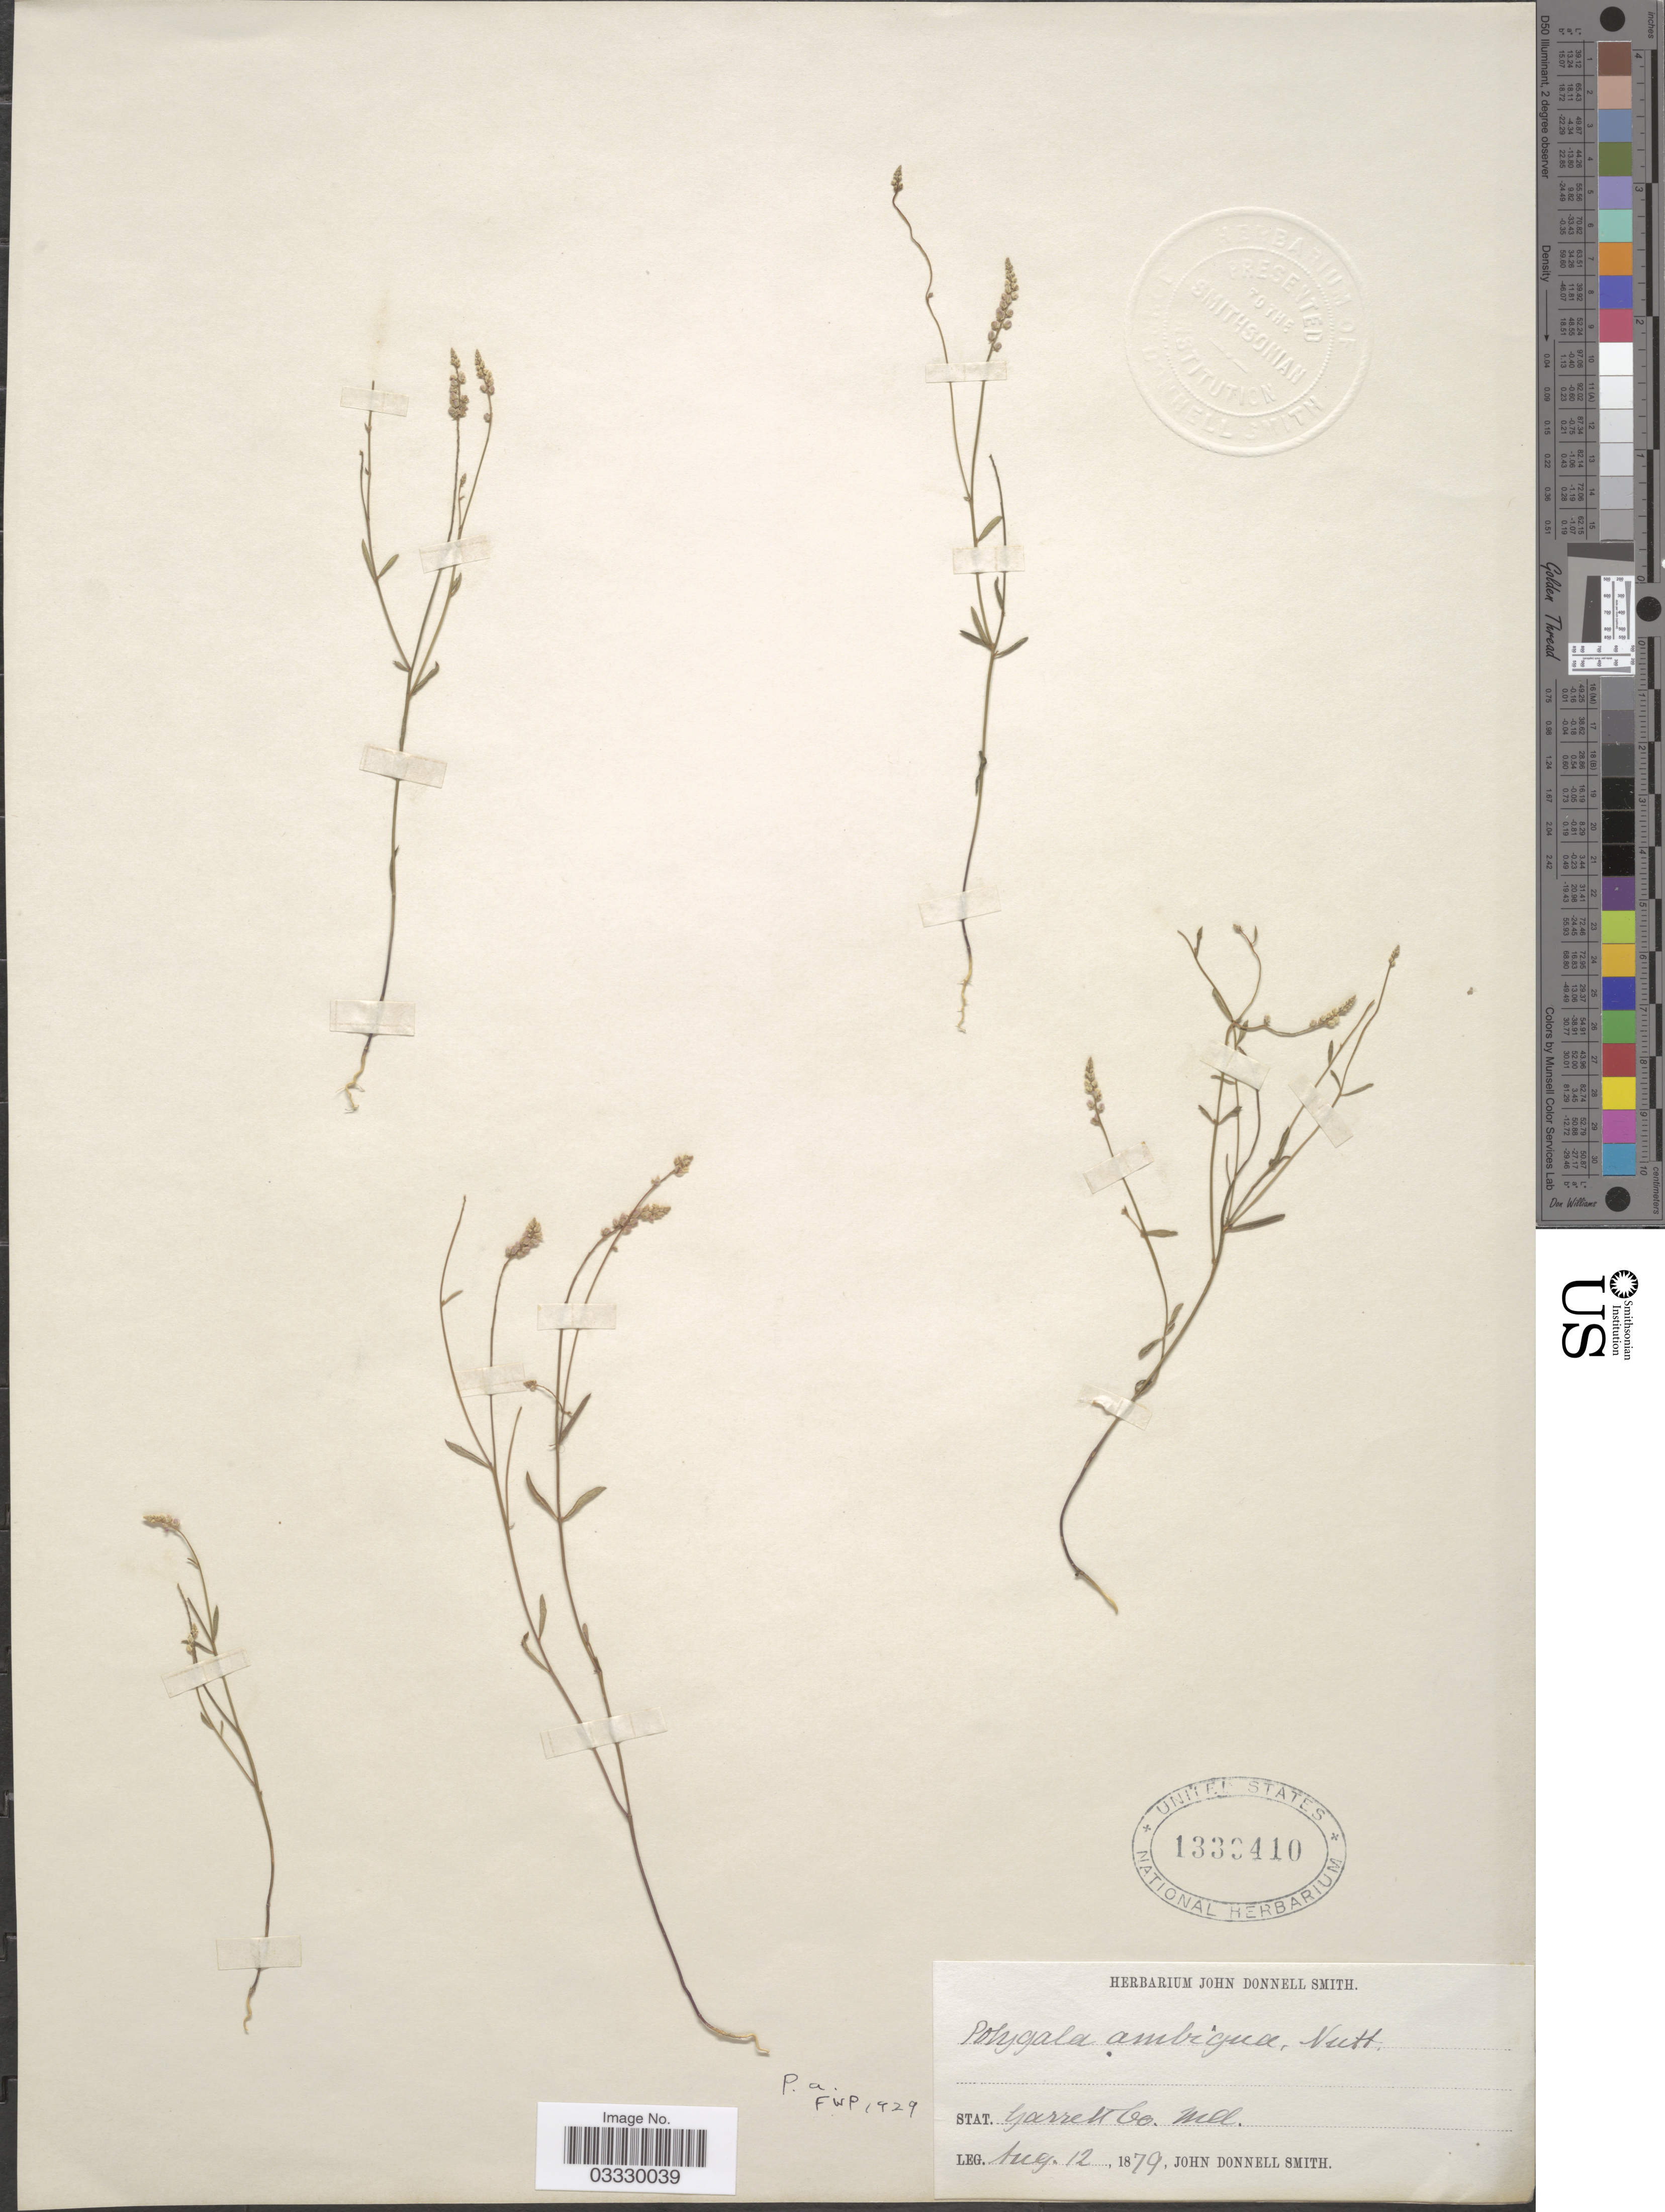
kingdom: Plantae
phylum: Tracheophyta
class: Magnoliopsida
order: Fabales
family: Polygalaceae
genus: Polygala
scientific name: Polygala ambigua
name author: Nutt.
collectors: J. Donnell Smith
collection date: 1879-08-12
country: United States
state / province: Maryland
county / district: Garrett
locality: Garrett Co.